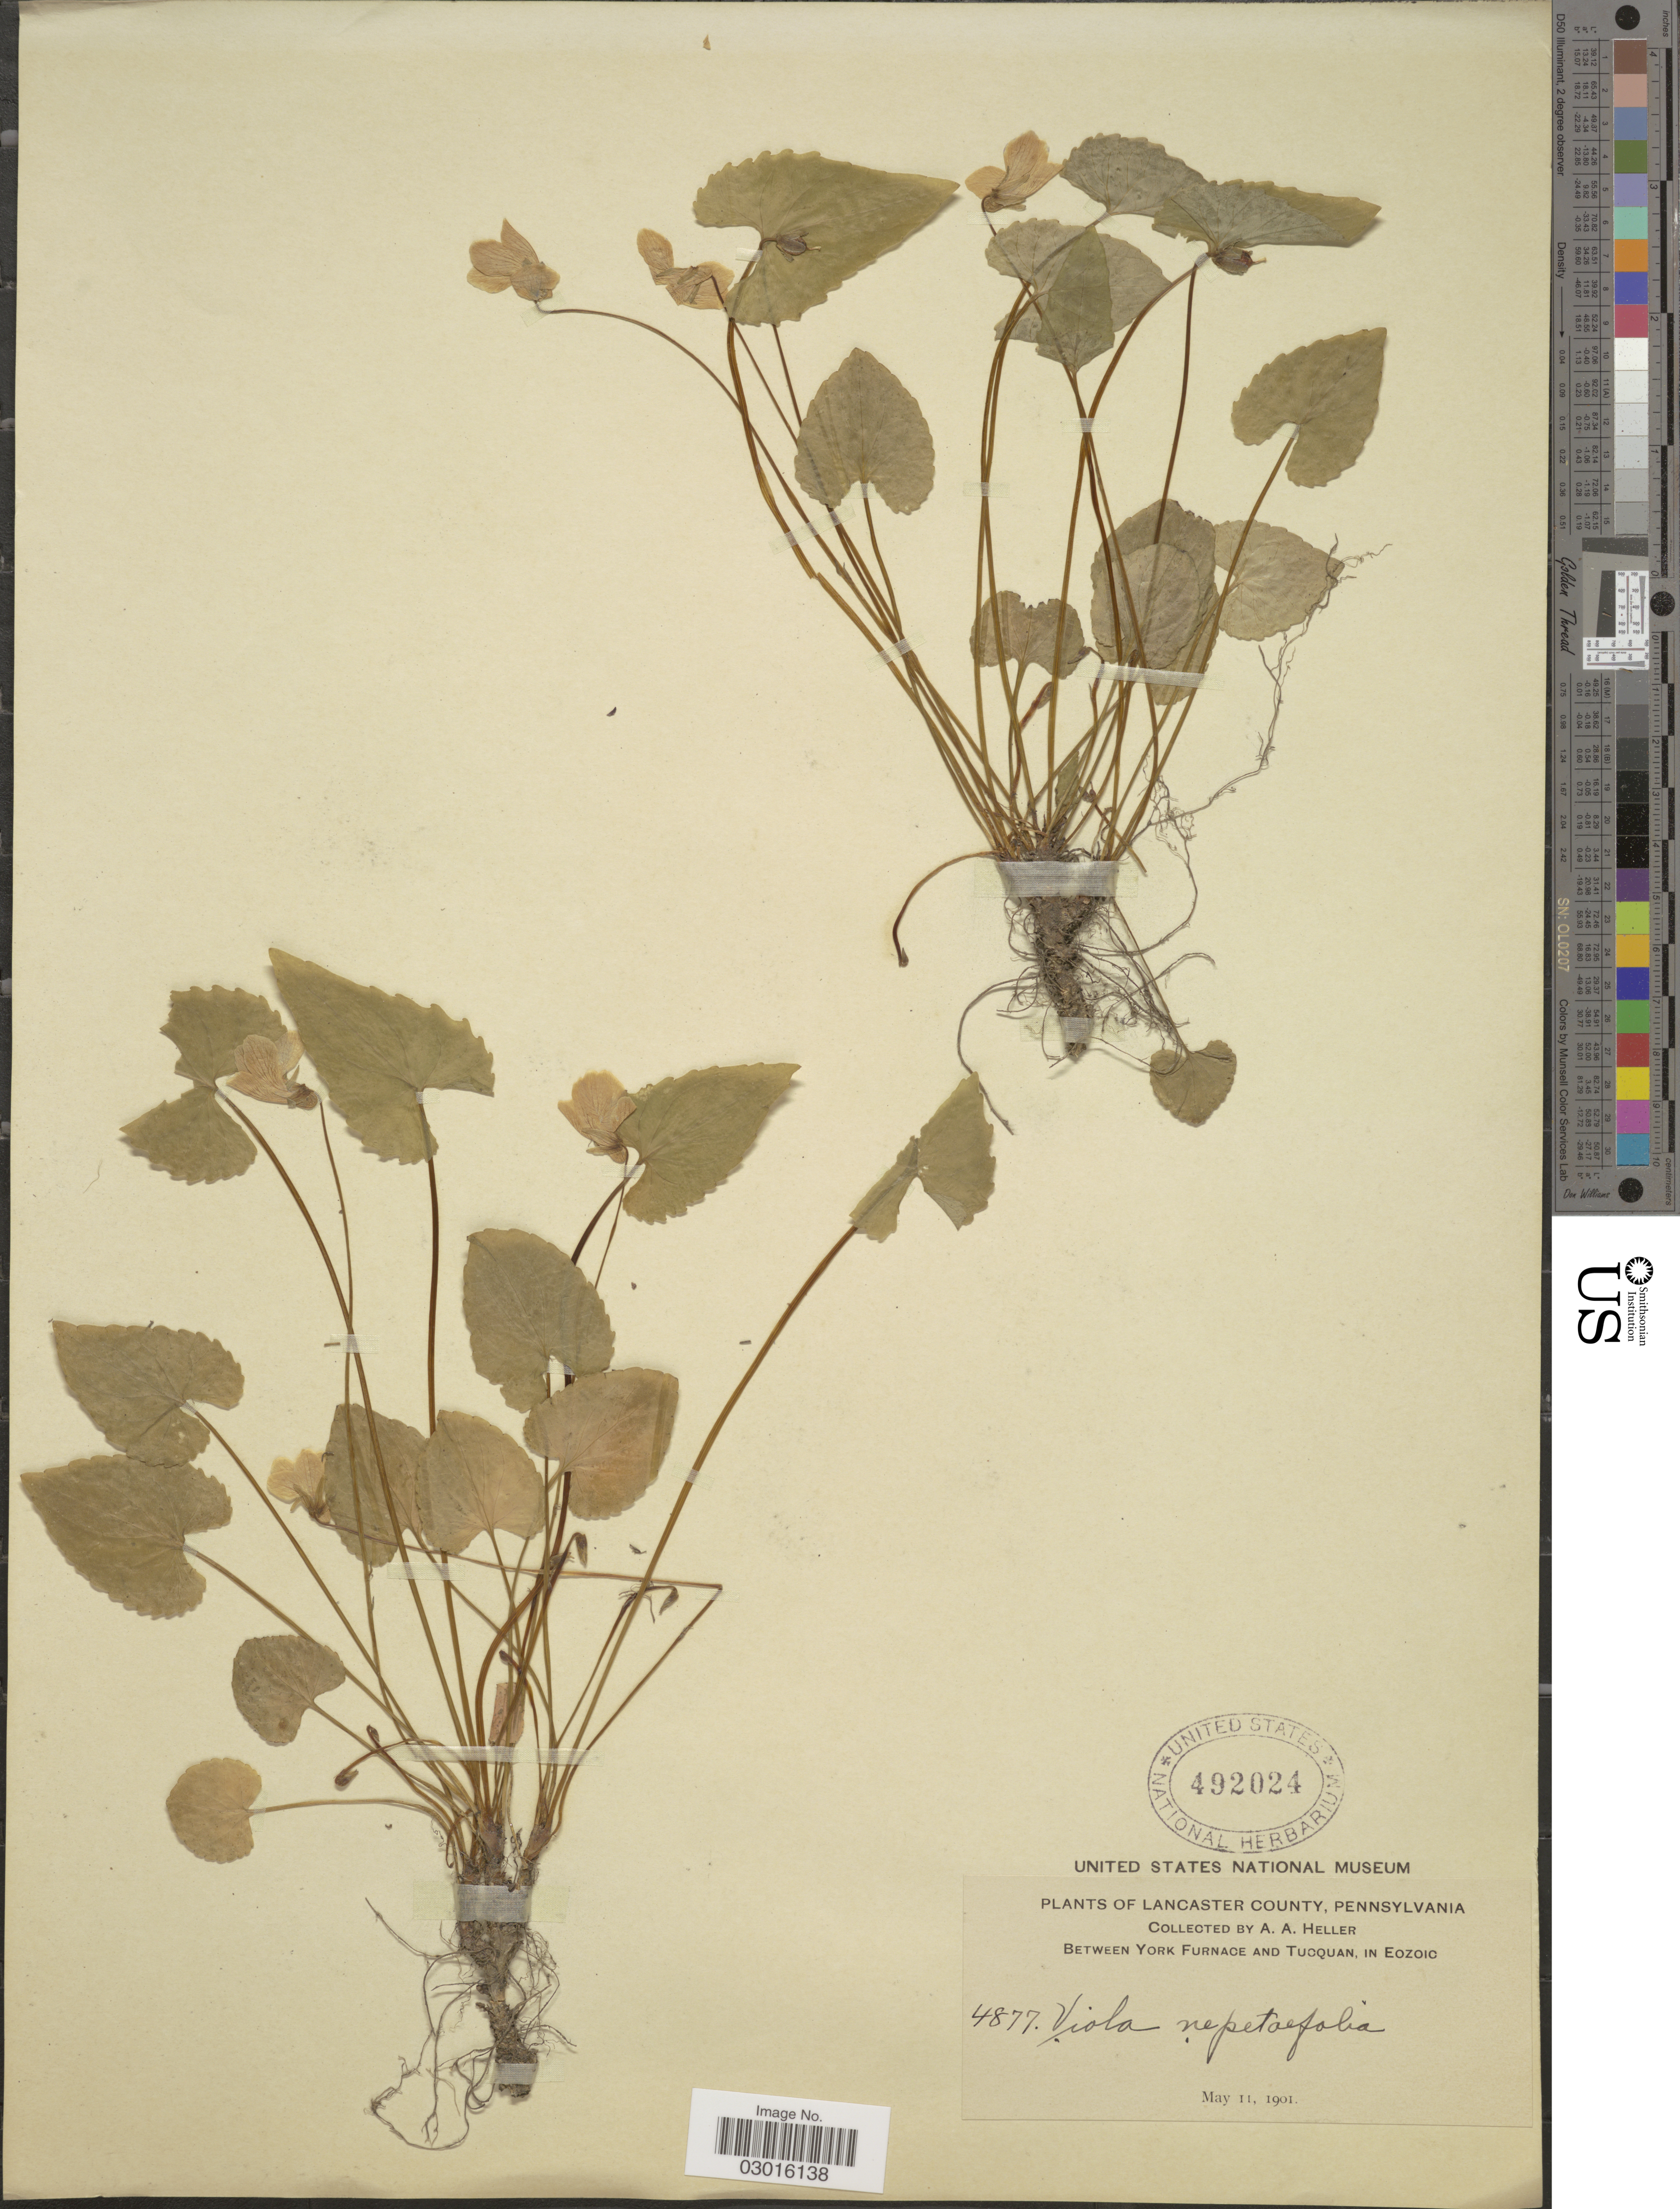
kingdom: Plantae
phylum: Tracheophyta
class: Magnoliopsida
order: Malpighiales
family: Violaceae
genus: Viola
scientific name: Viola nepetifolia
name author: Greene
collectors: A. A. Heller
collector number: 4877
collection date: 1901-05-11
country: United States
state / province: Pennsylvania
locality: Lancaster County, Between York Furnace and Tucquan, in Eozoic.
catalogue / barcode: US 492024